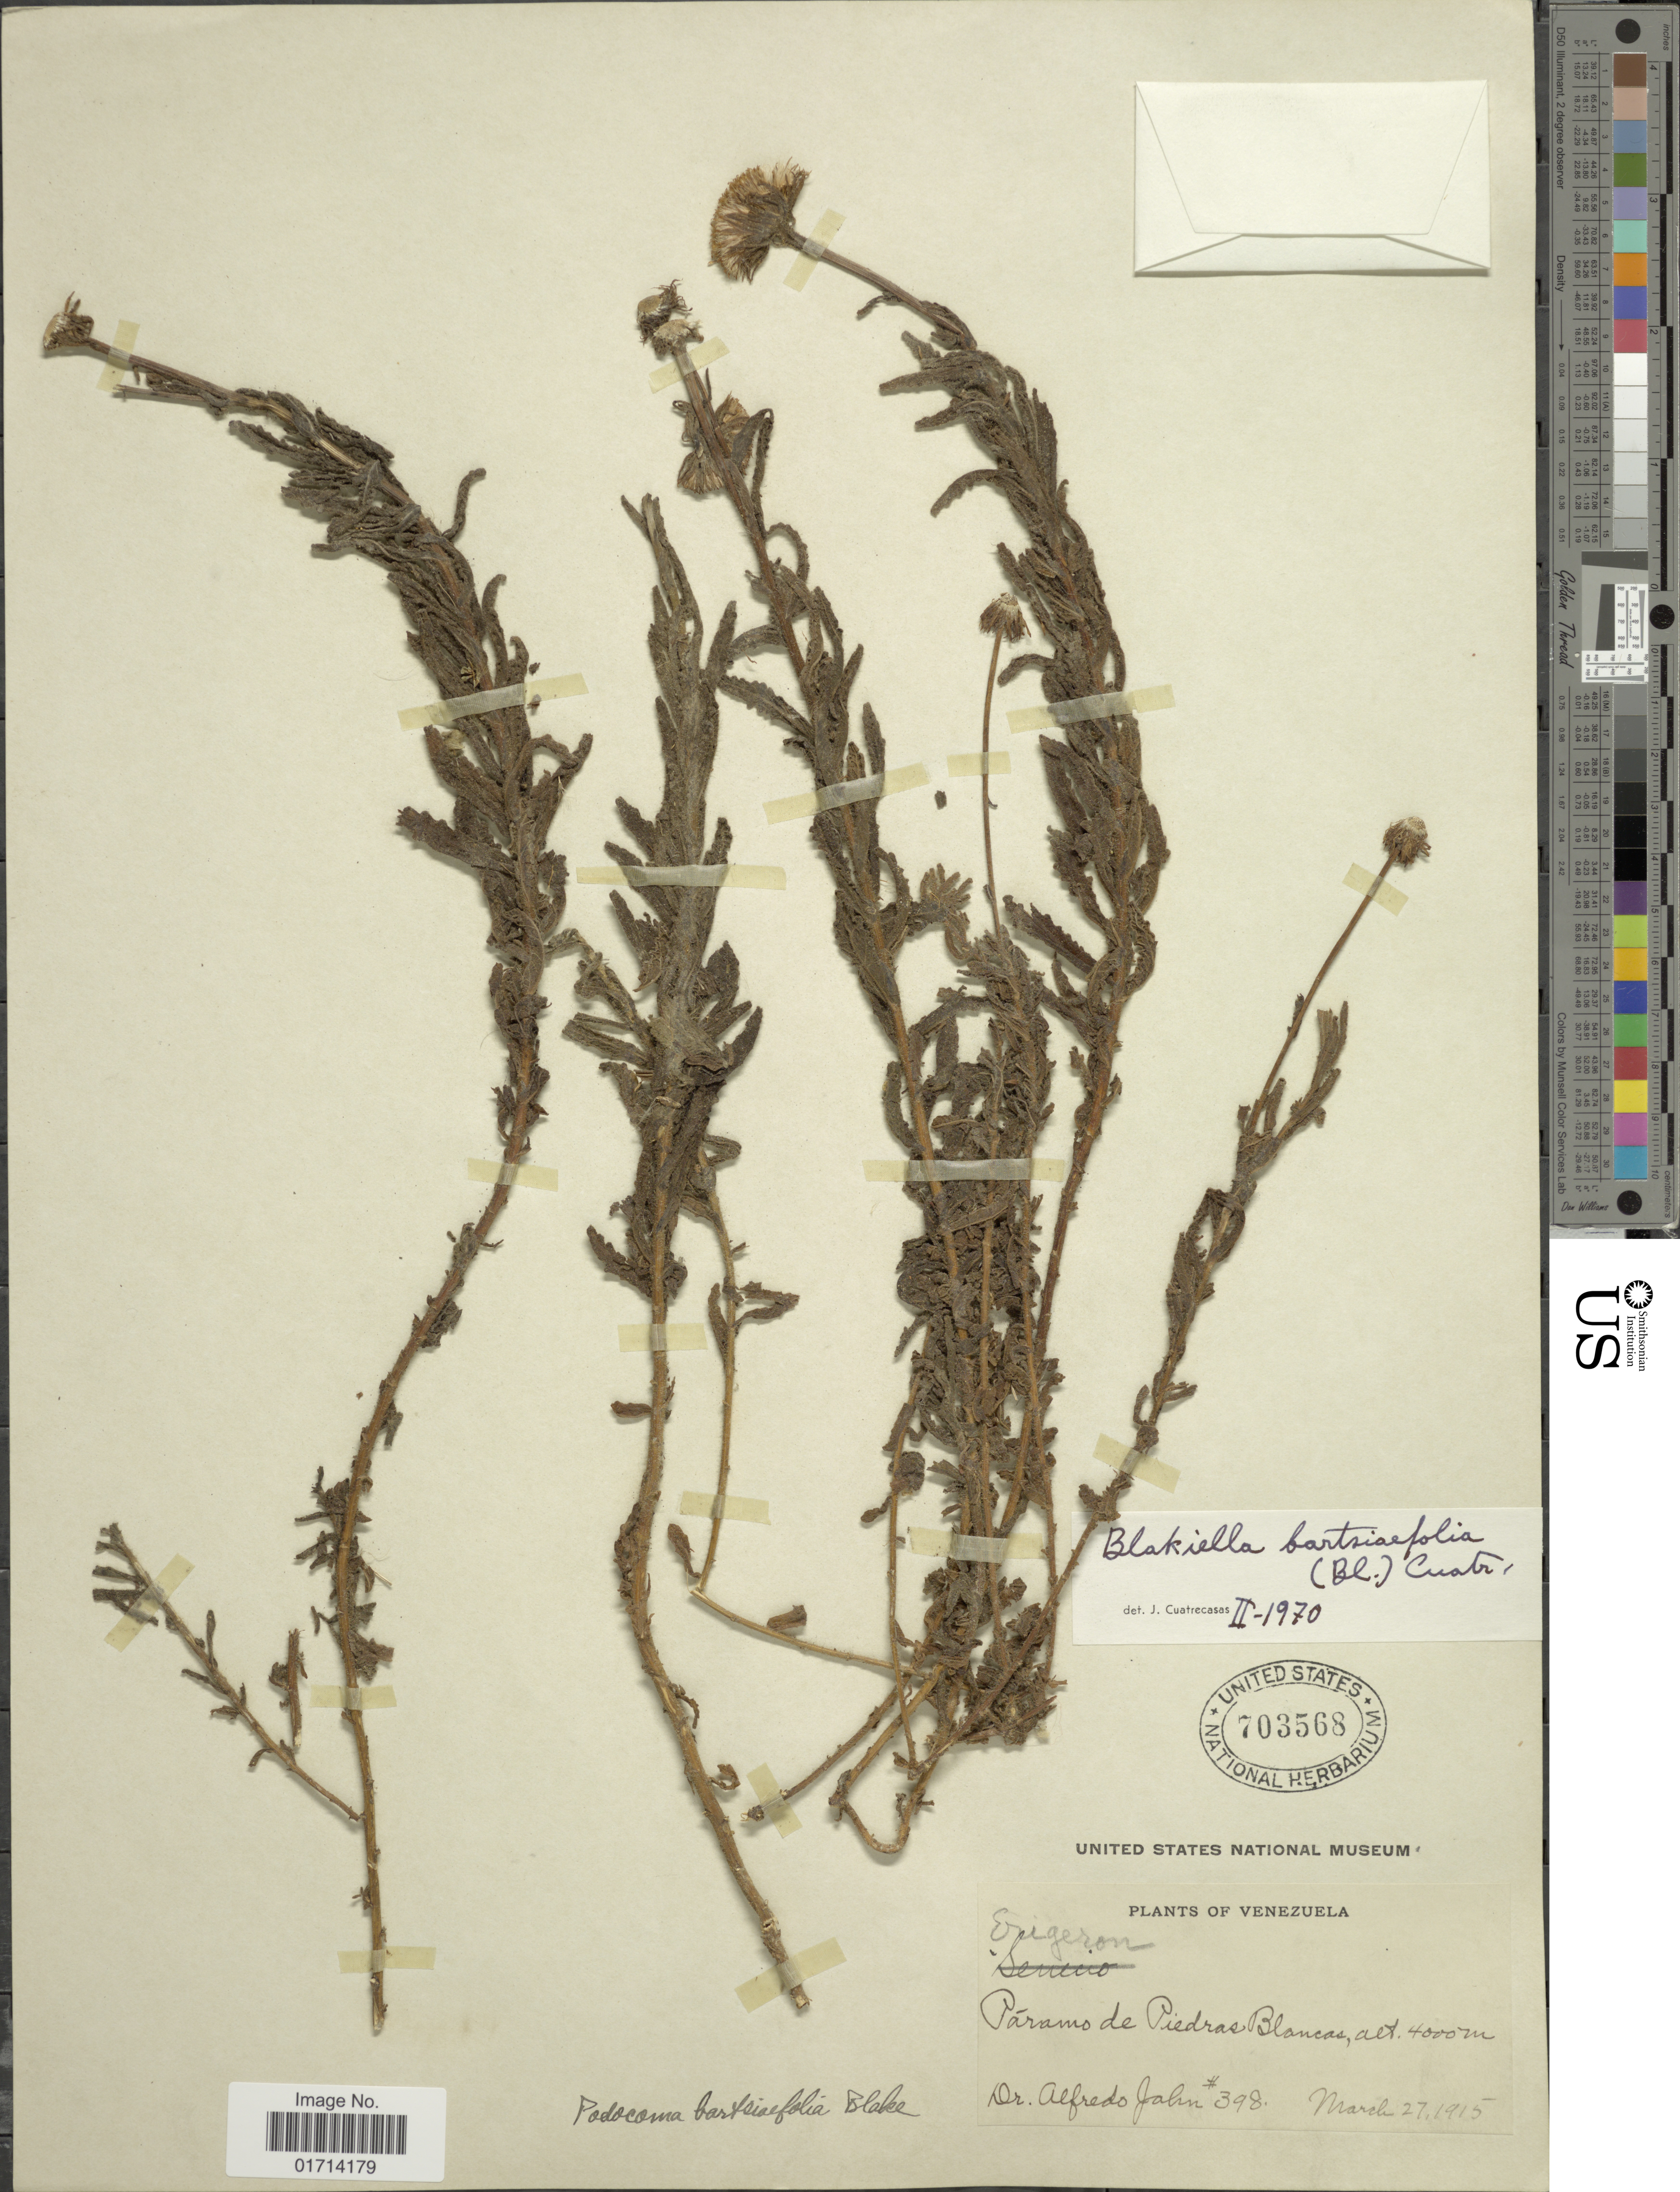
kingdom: Plantae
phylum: Tracheophyta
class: Magnoliopsida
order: Asterales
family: Asteraceae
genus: Blakiella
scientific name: Blakiella bartsiifolia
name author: (S.F. Blake) Cuatrec.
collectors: A. Jahn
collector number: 398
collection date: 1915-03-27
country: Venezuela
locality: Paramo de Piedras Blancas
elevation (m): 4000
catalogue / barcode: US 703568